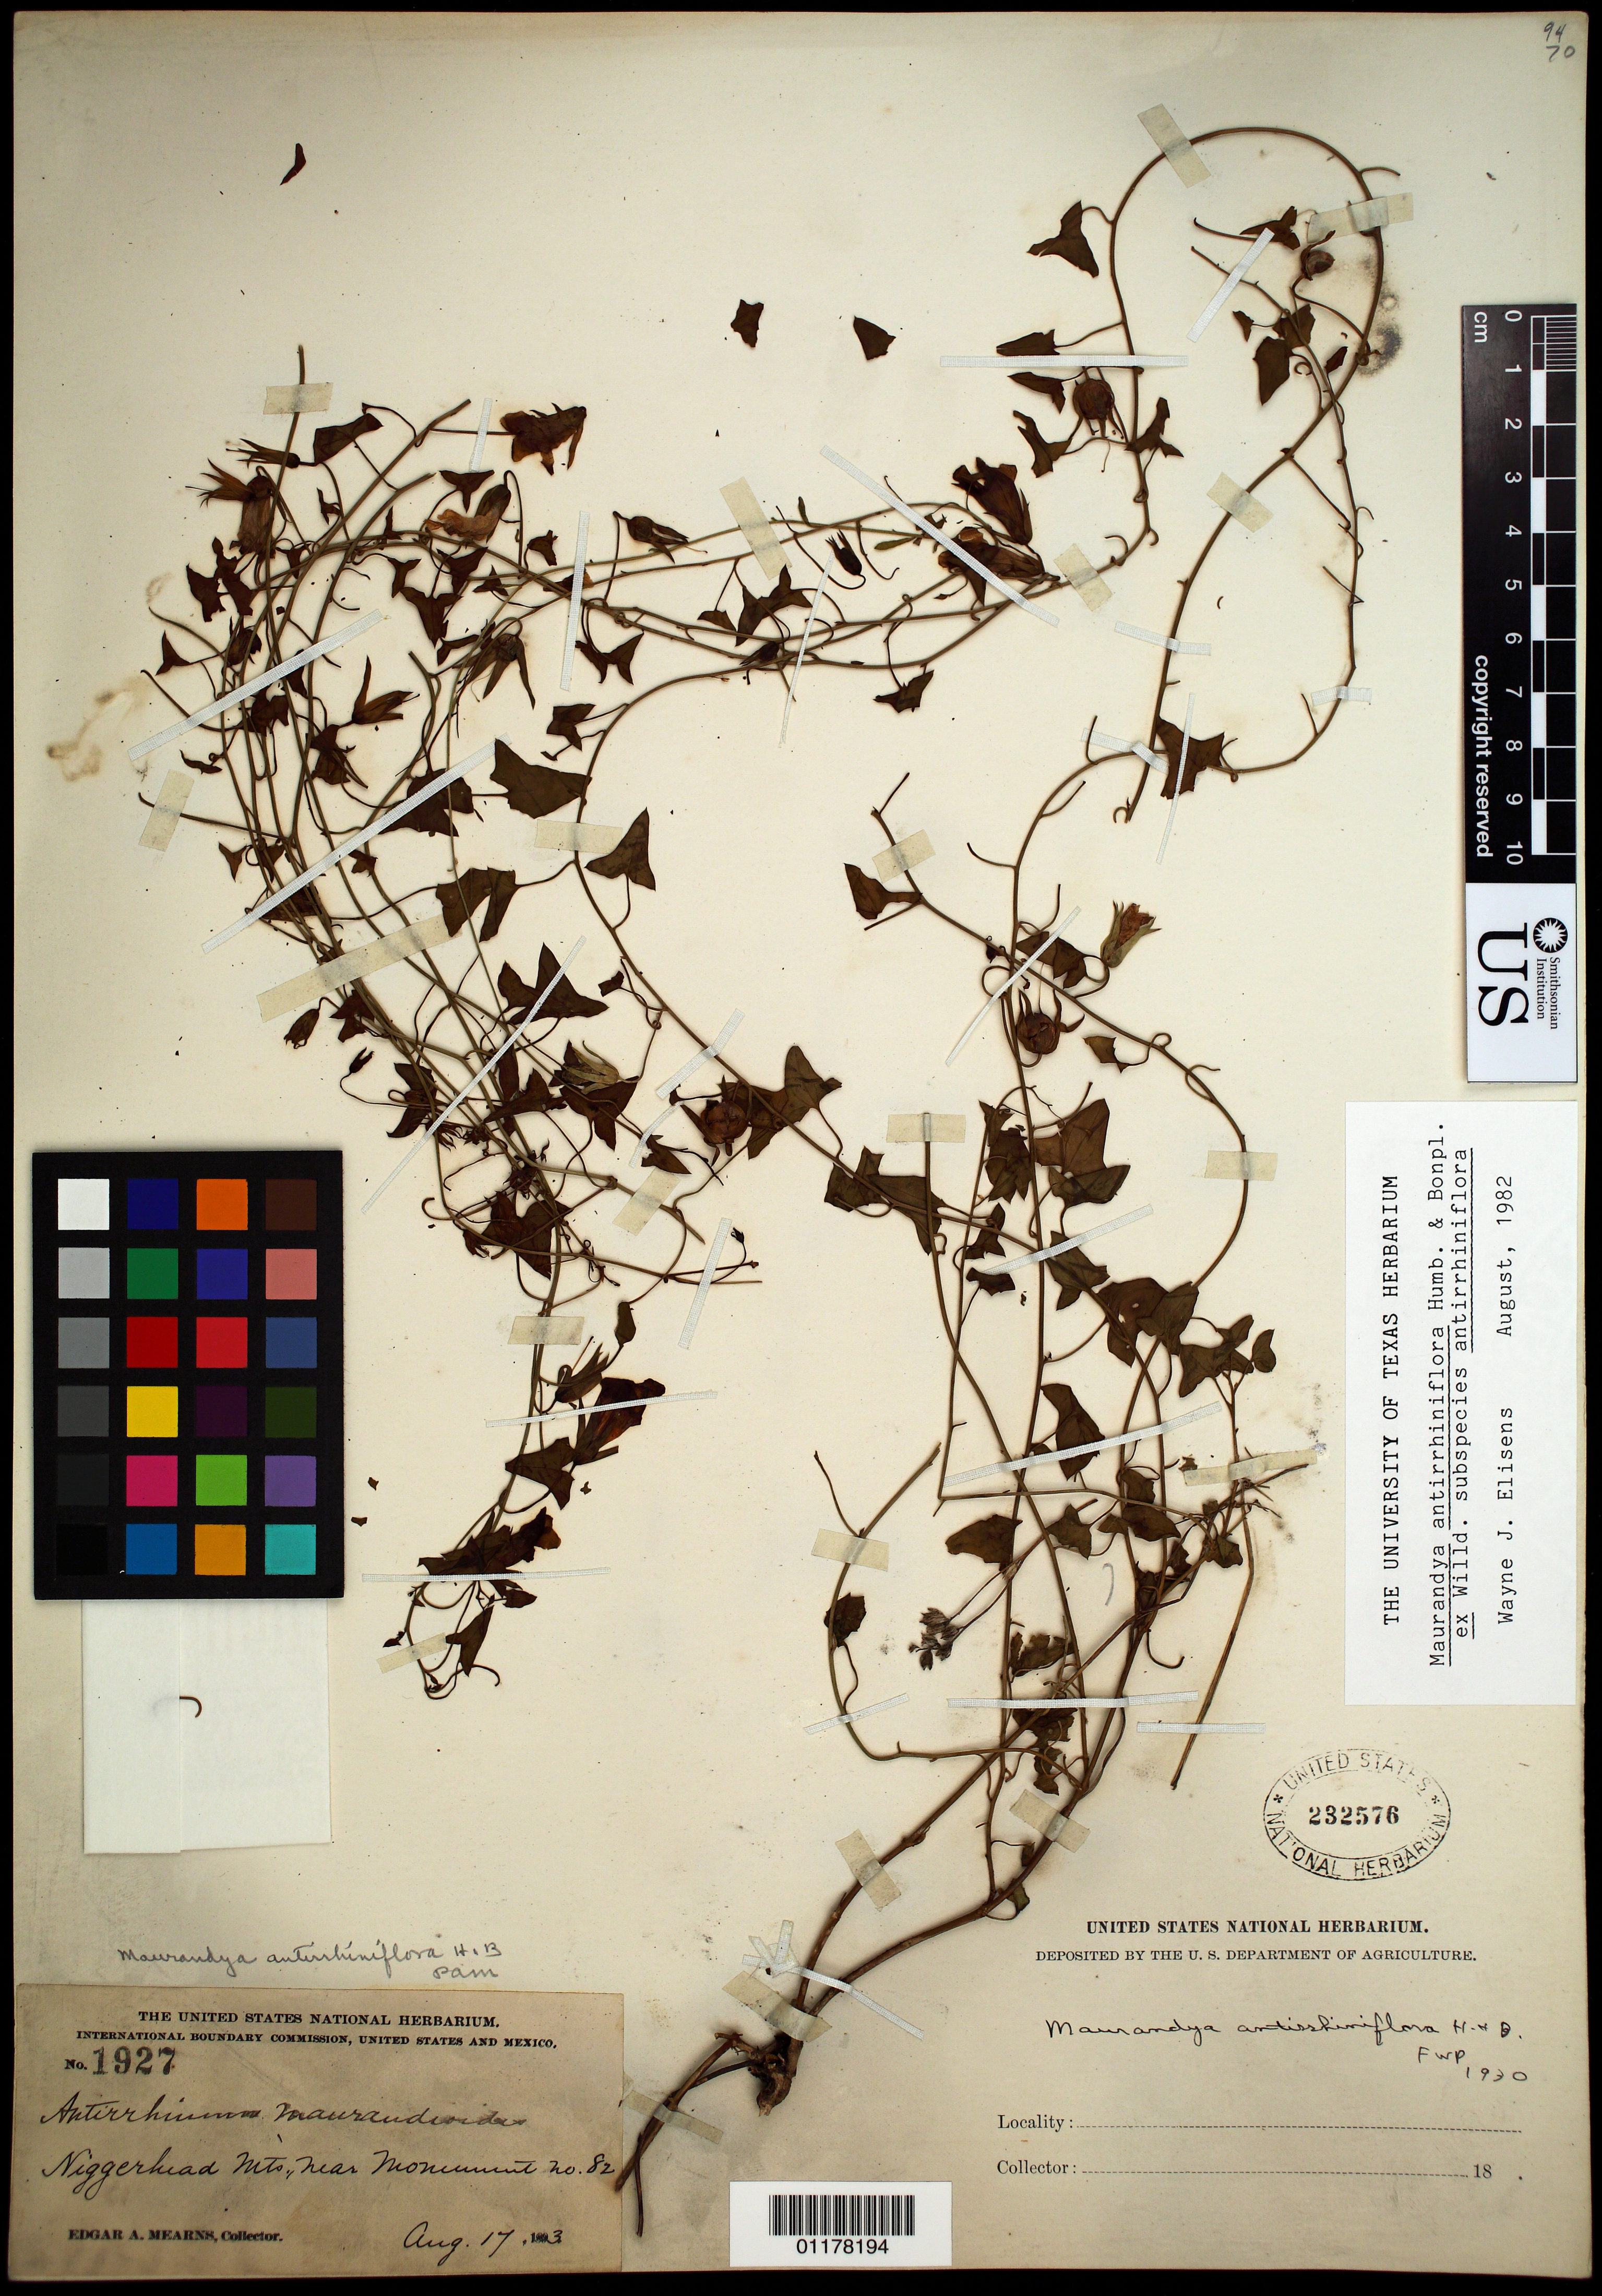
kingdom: Plantae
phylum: Tracheophyta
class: Magnoliopsida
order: Lamiales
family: Plantaginaceae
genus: Maurandya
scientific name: Maurandya antirrhiniflora subsp. antirrhiniflora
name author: Humb. & Bonpl. ex Willd.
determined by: Elisens, W. J.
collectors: E. A. Mearns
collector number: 1927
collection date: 1893-08-17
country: United States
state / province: Texas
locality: Nigger Head Mountains, near Monument 82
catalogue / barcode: US 232576